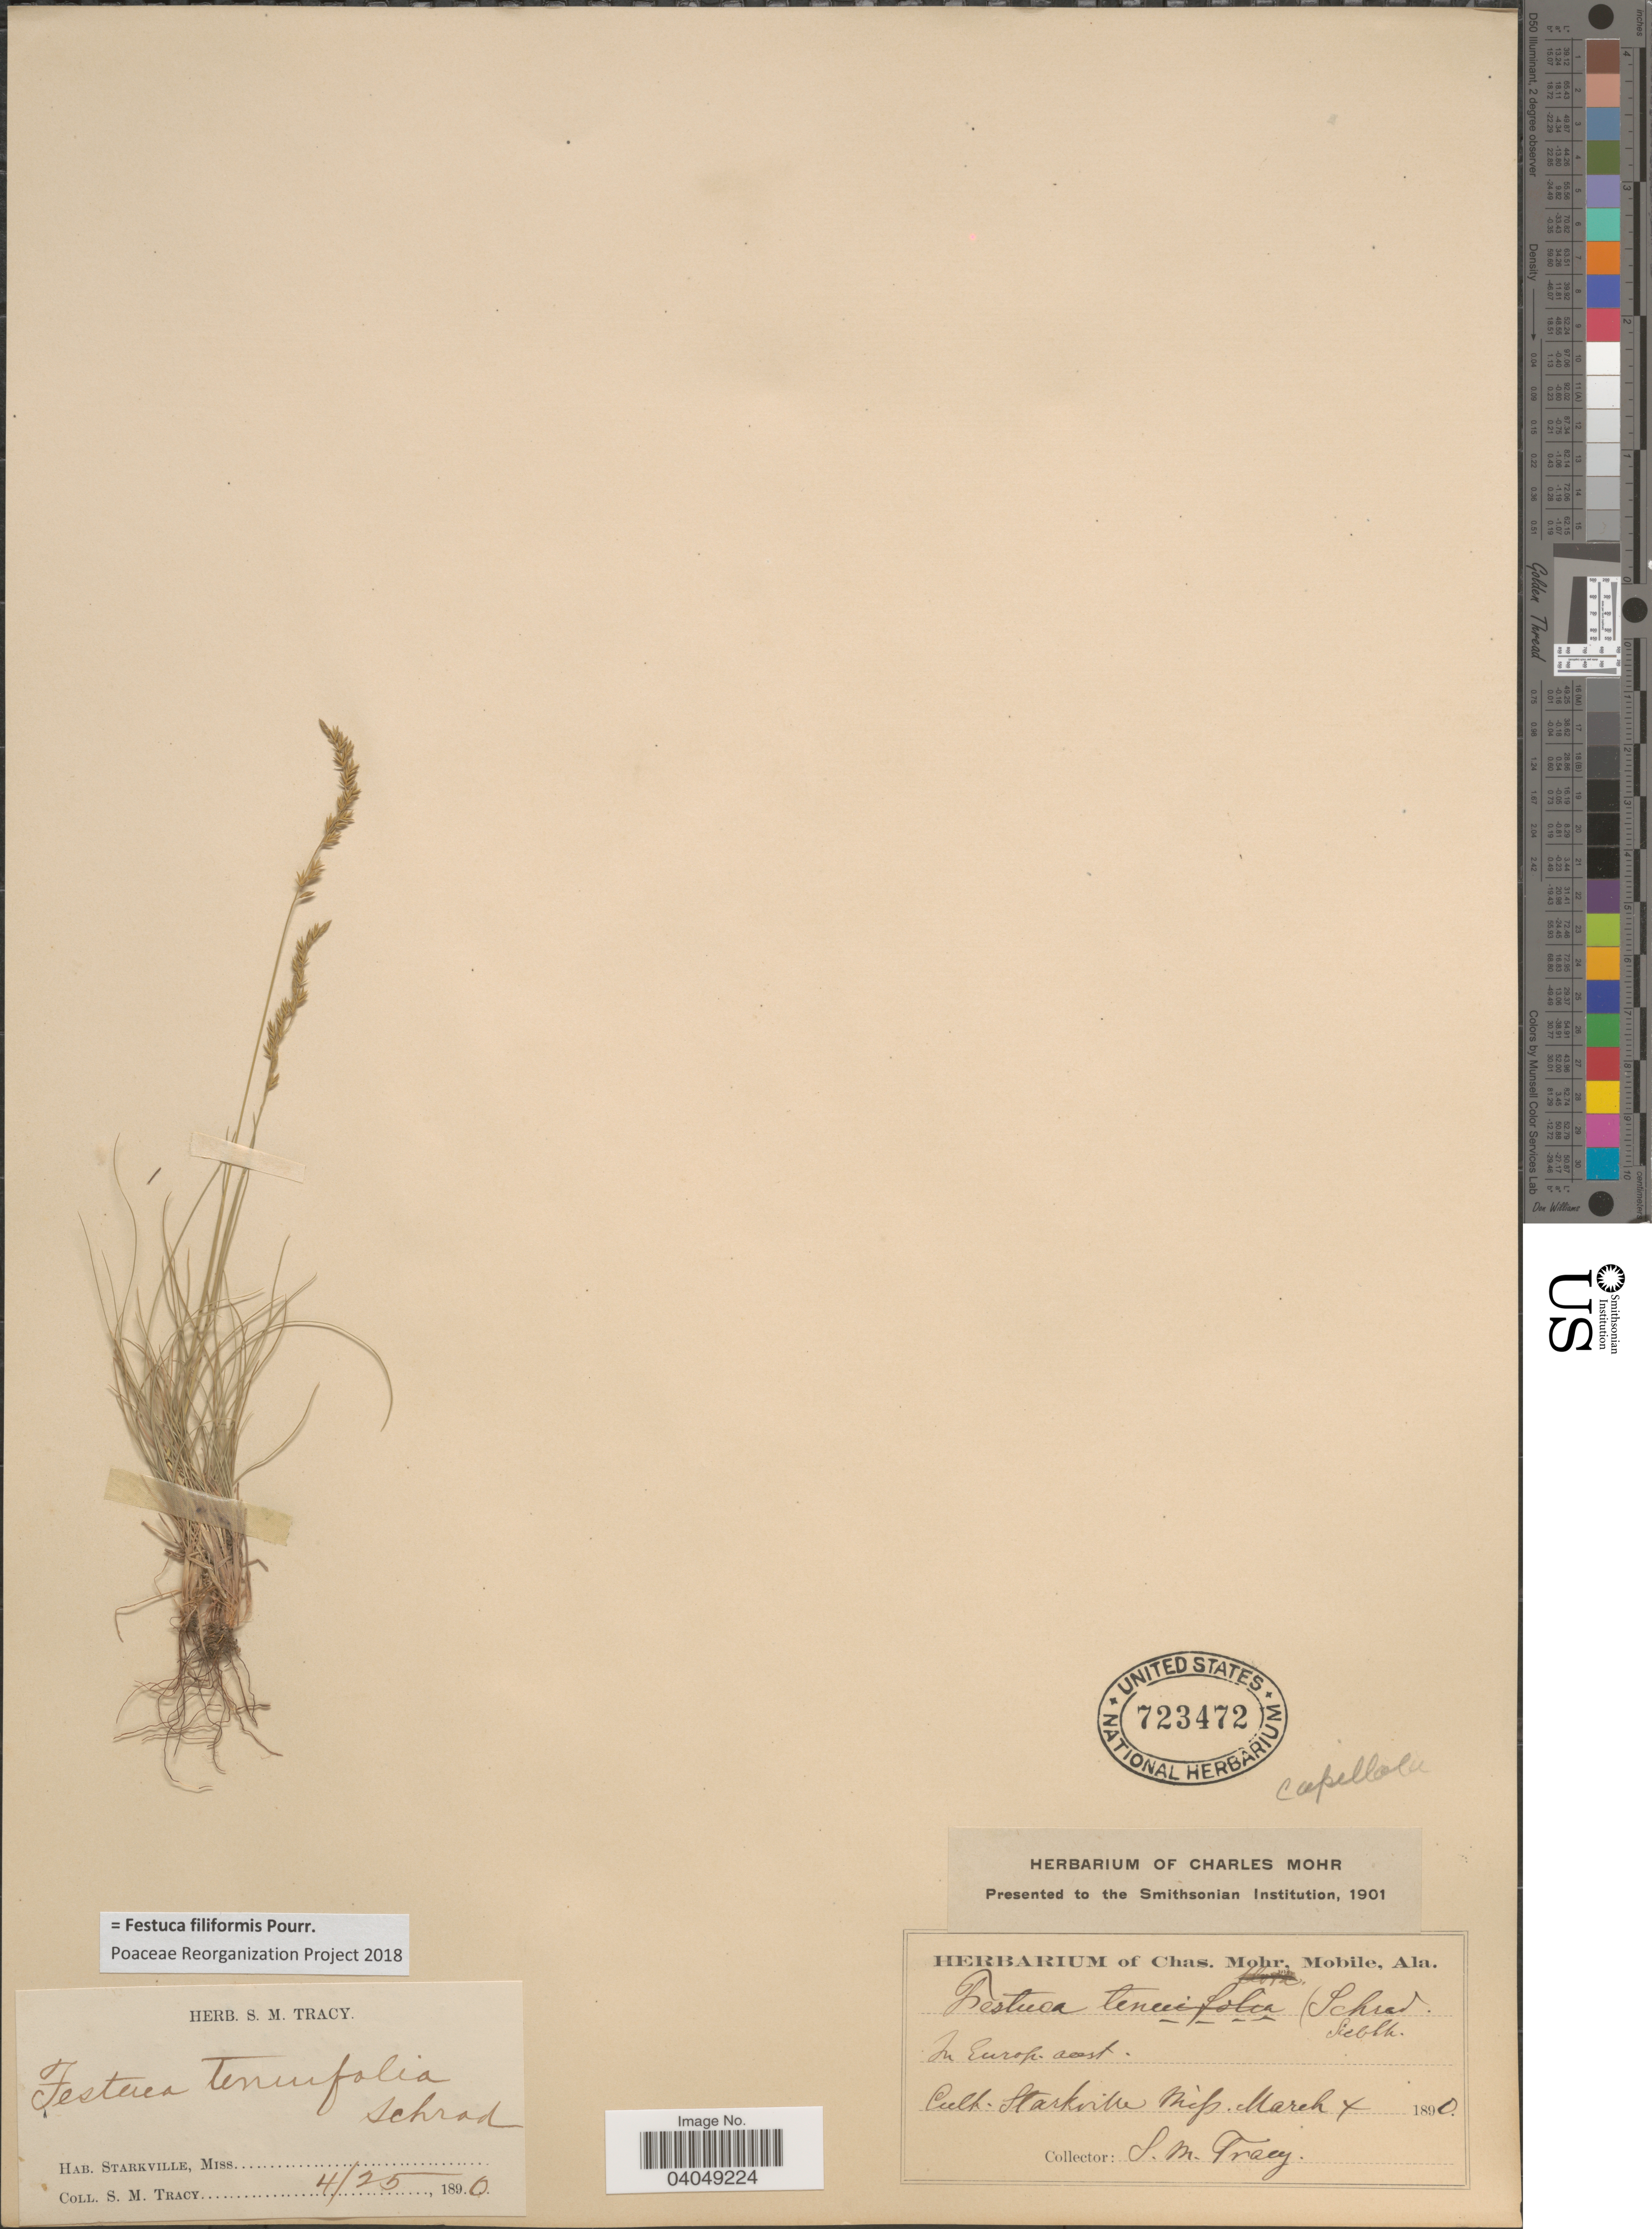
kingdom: Plantae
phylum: Tracheophyta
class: Liliopsida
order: Poales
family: Poaceae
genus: Festuca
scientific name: Festuca filiformis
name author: Pourr.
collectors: S. M. Tracy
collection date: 1890-04-25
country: United States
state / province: Mississippi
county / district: Oktibbeha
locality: Starkville.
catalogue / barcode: US 723472